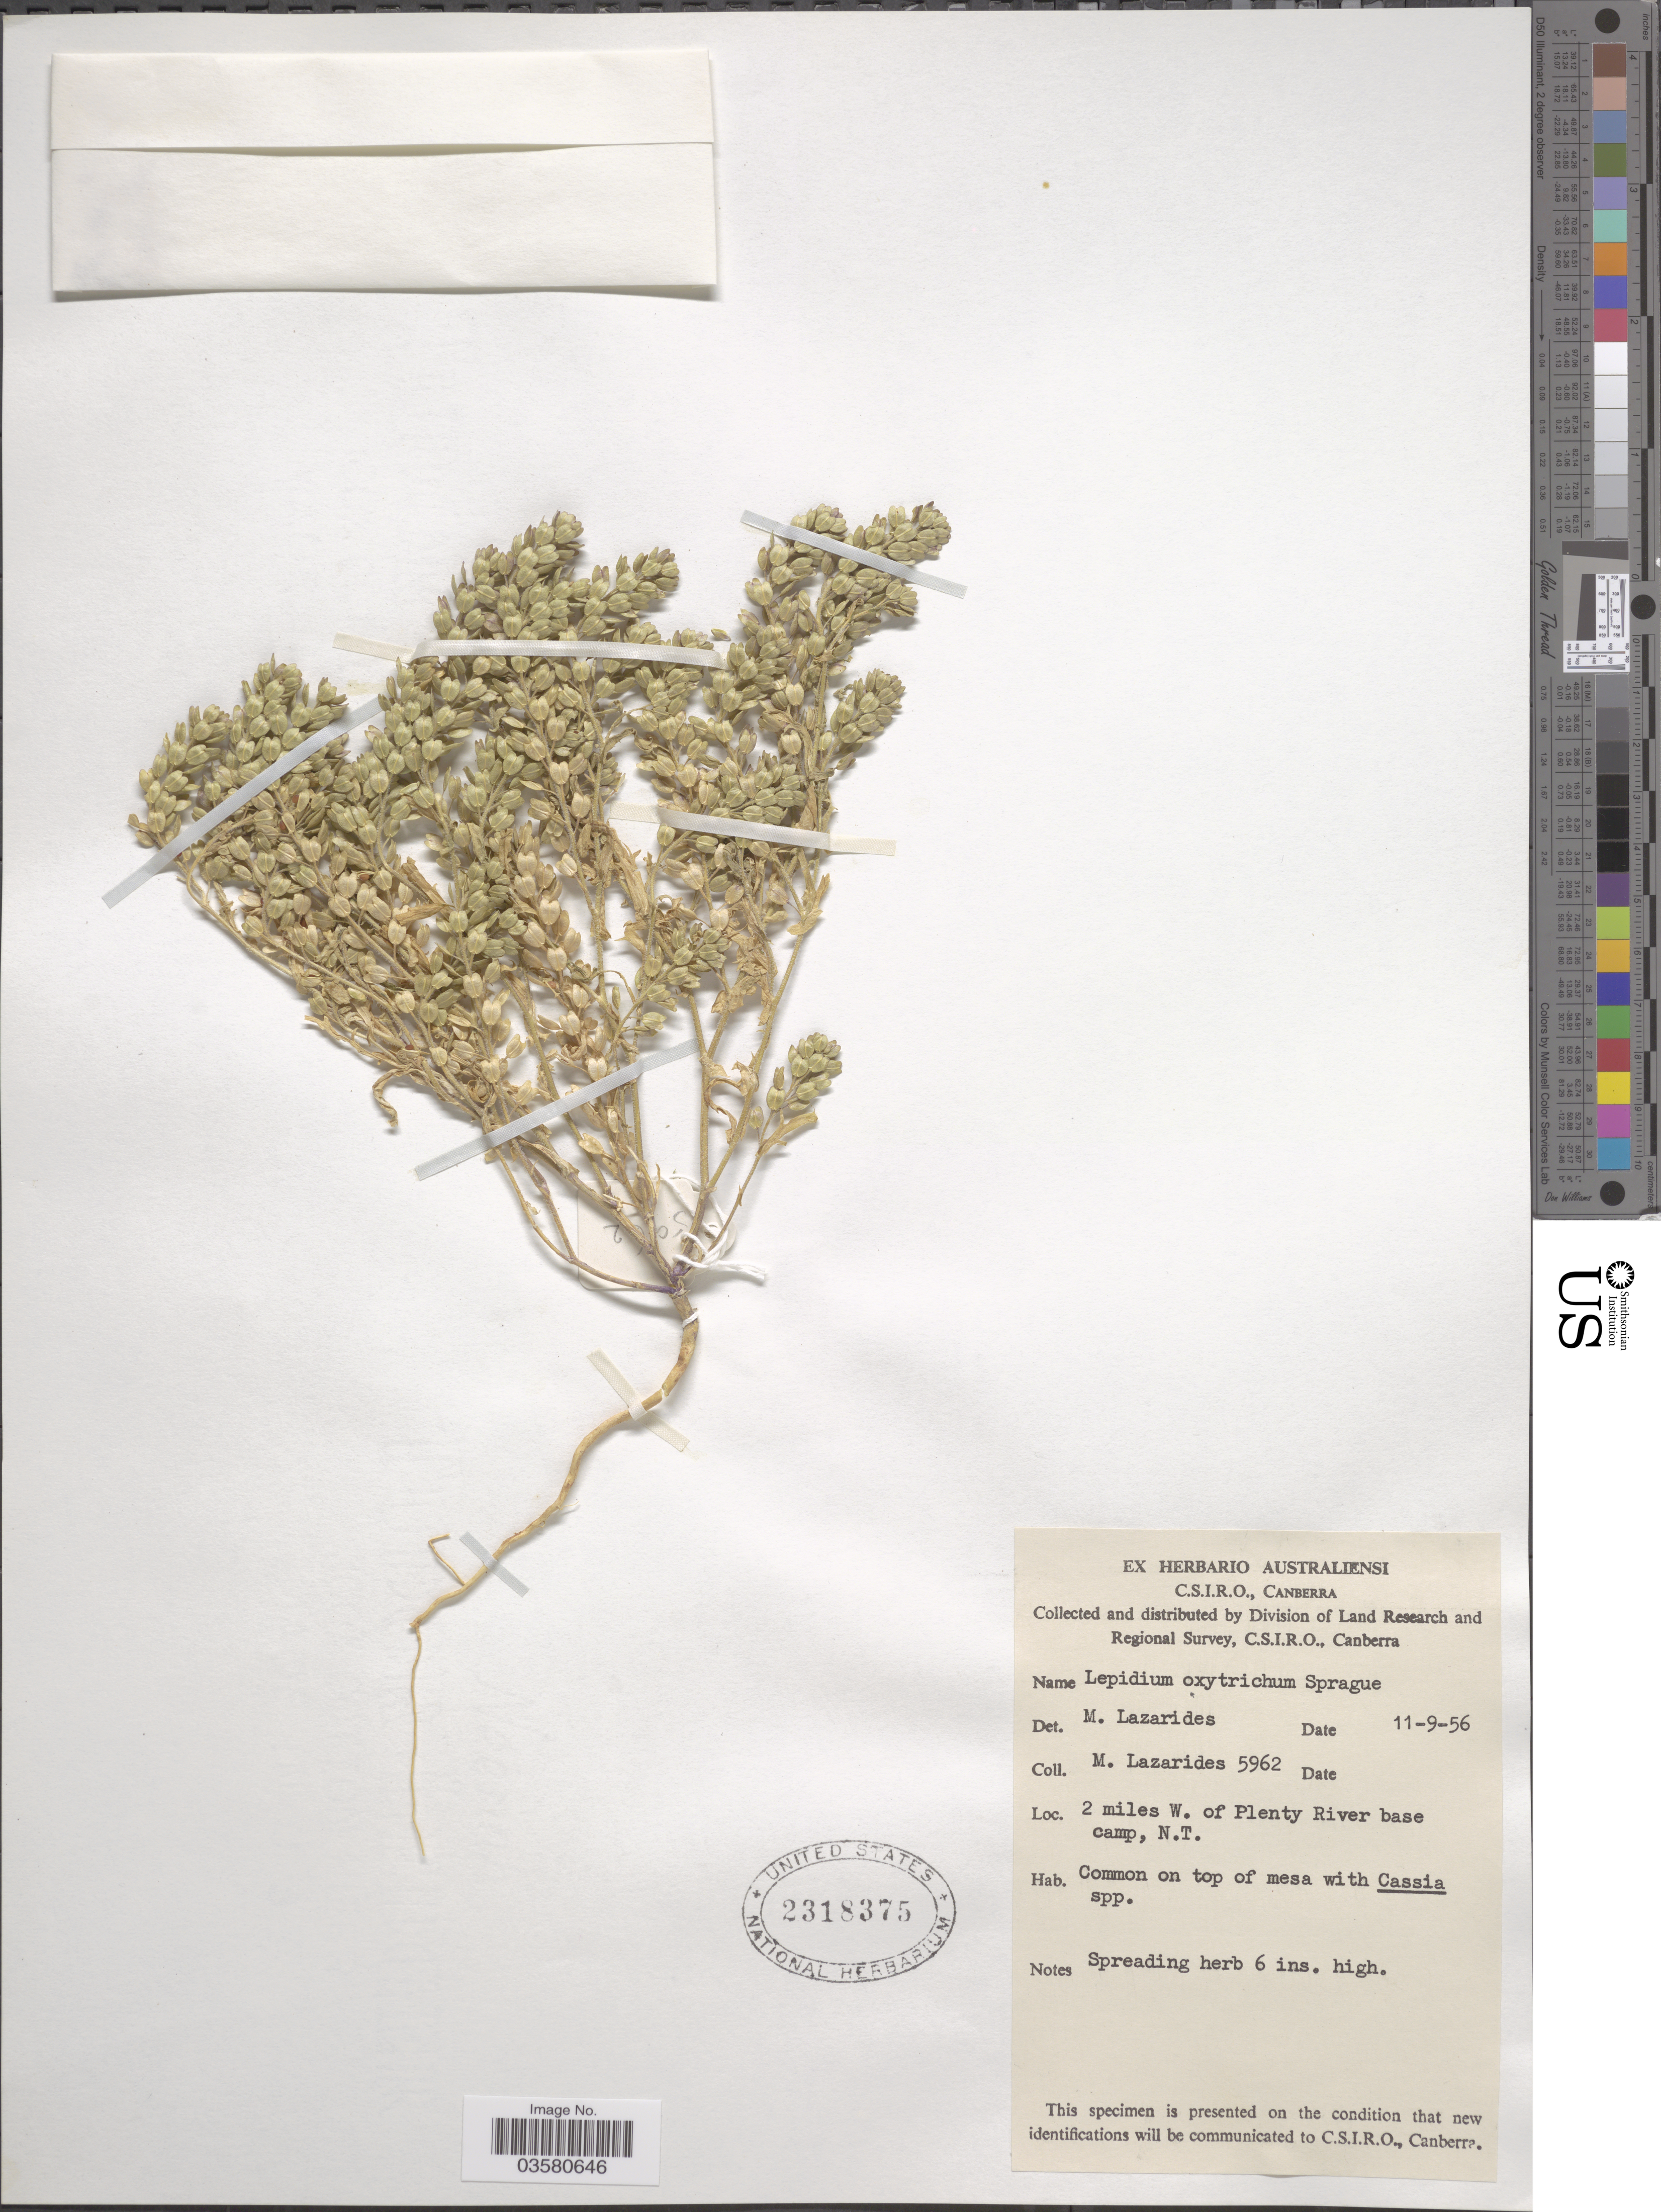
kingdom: Plantae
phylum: Tracheophyta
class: Magnoliopsida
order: Brassicales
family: Brassicaceae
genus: Lepidium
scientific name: Lepidium oxytrichum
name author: Sprague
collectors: M. Lazarides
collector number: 5962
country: Australia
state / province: Northern Territory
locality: C.S.I.R.O., Canberra. 2 miles W. of Plenty River base camp.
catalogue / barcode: US 2318375